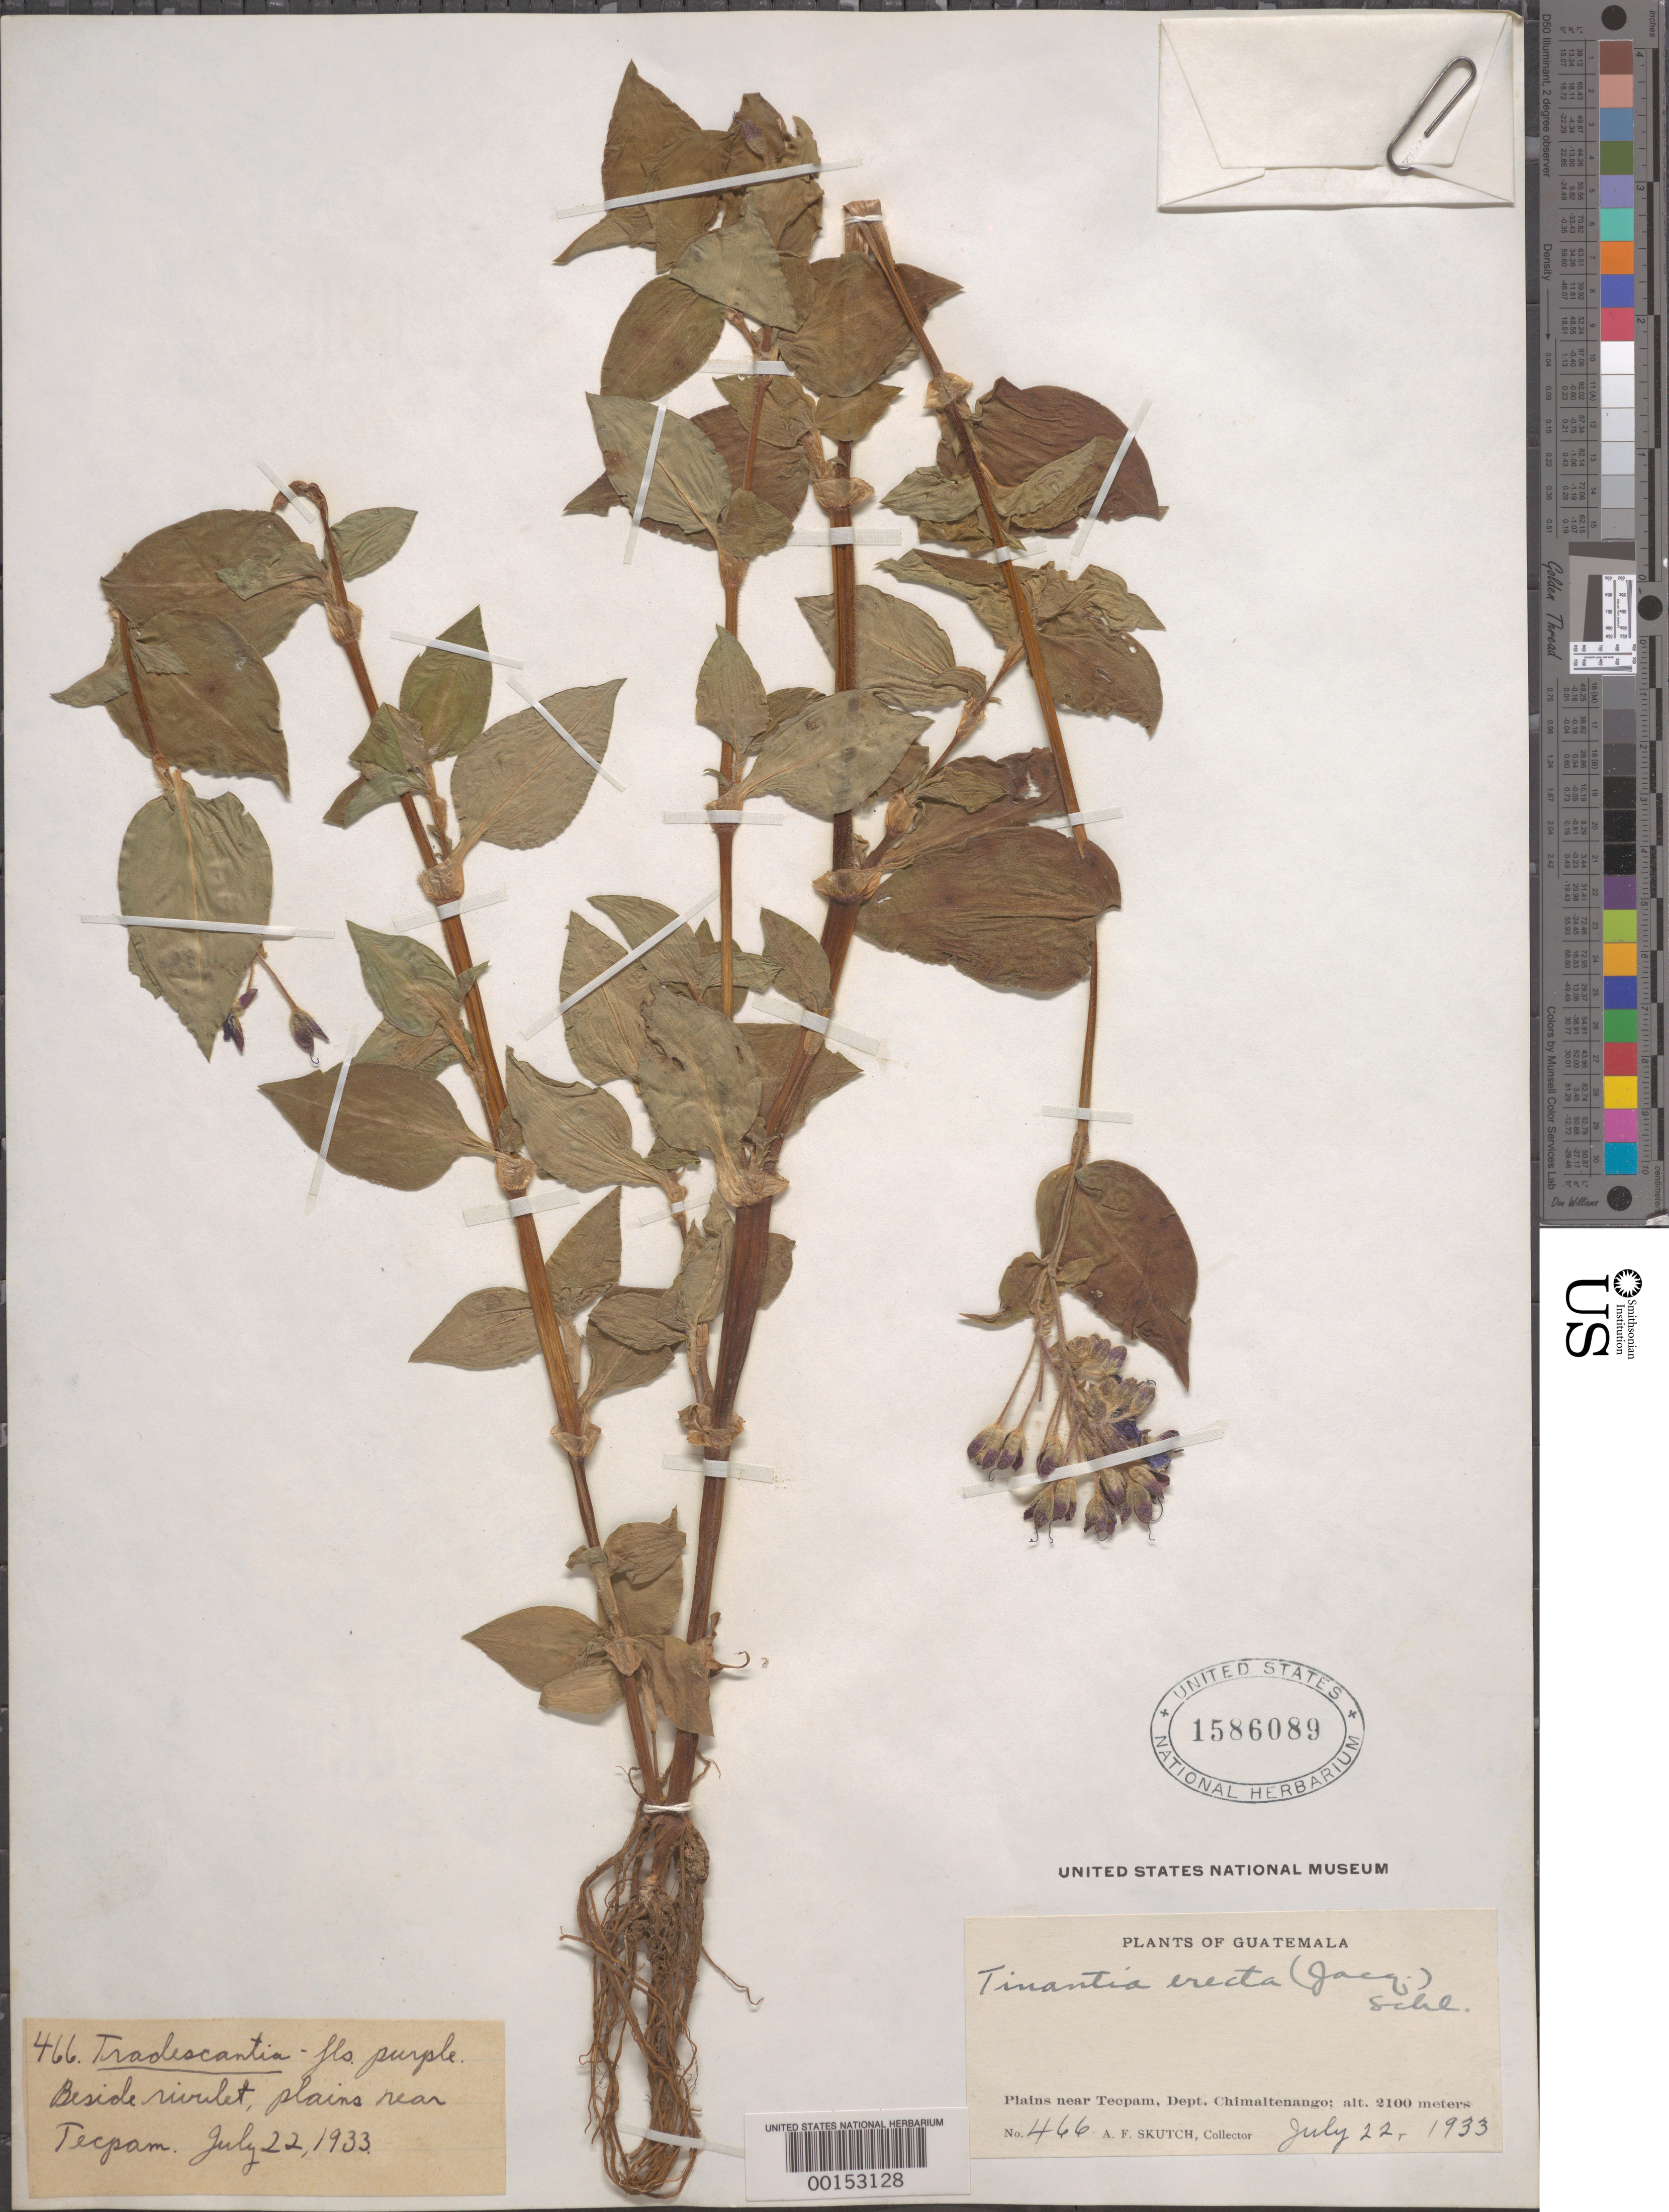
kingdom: Plantae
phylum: Tracheophyta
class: Liliopsida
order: Commelinales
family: Commelinaceae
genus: Tinantia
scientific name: Tinantia erecta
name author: (Jacq.) Fenzl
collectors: A. F. Skutch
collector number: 466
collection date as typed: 22 Jul 1933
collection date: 1933-07-22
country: Guatemala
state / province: Chimaltenango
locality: Near Tecpan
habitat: Plains near rivulet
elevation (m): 2100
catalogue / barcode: US 1586089